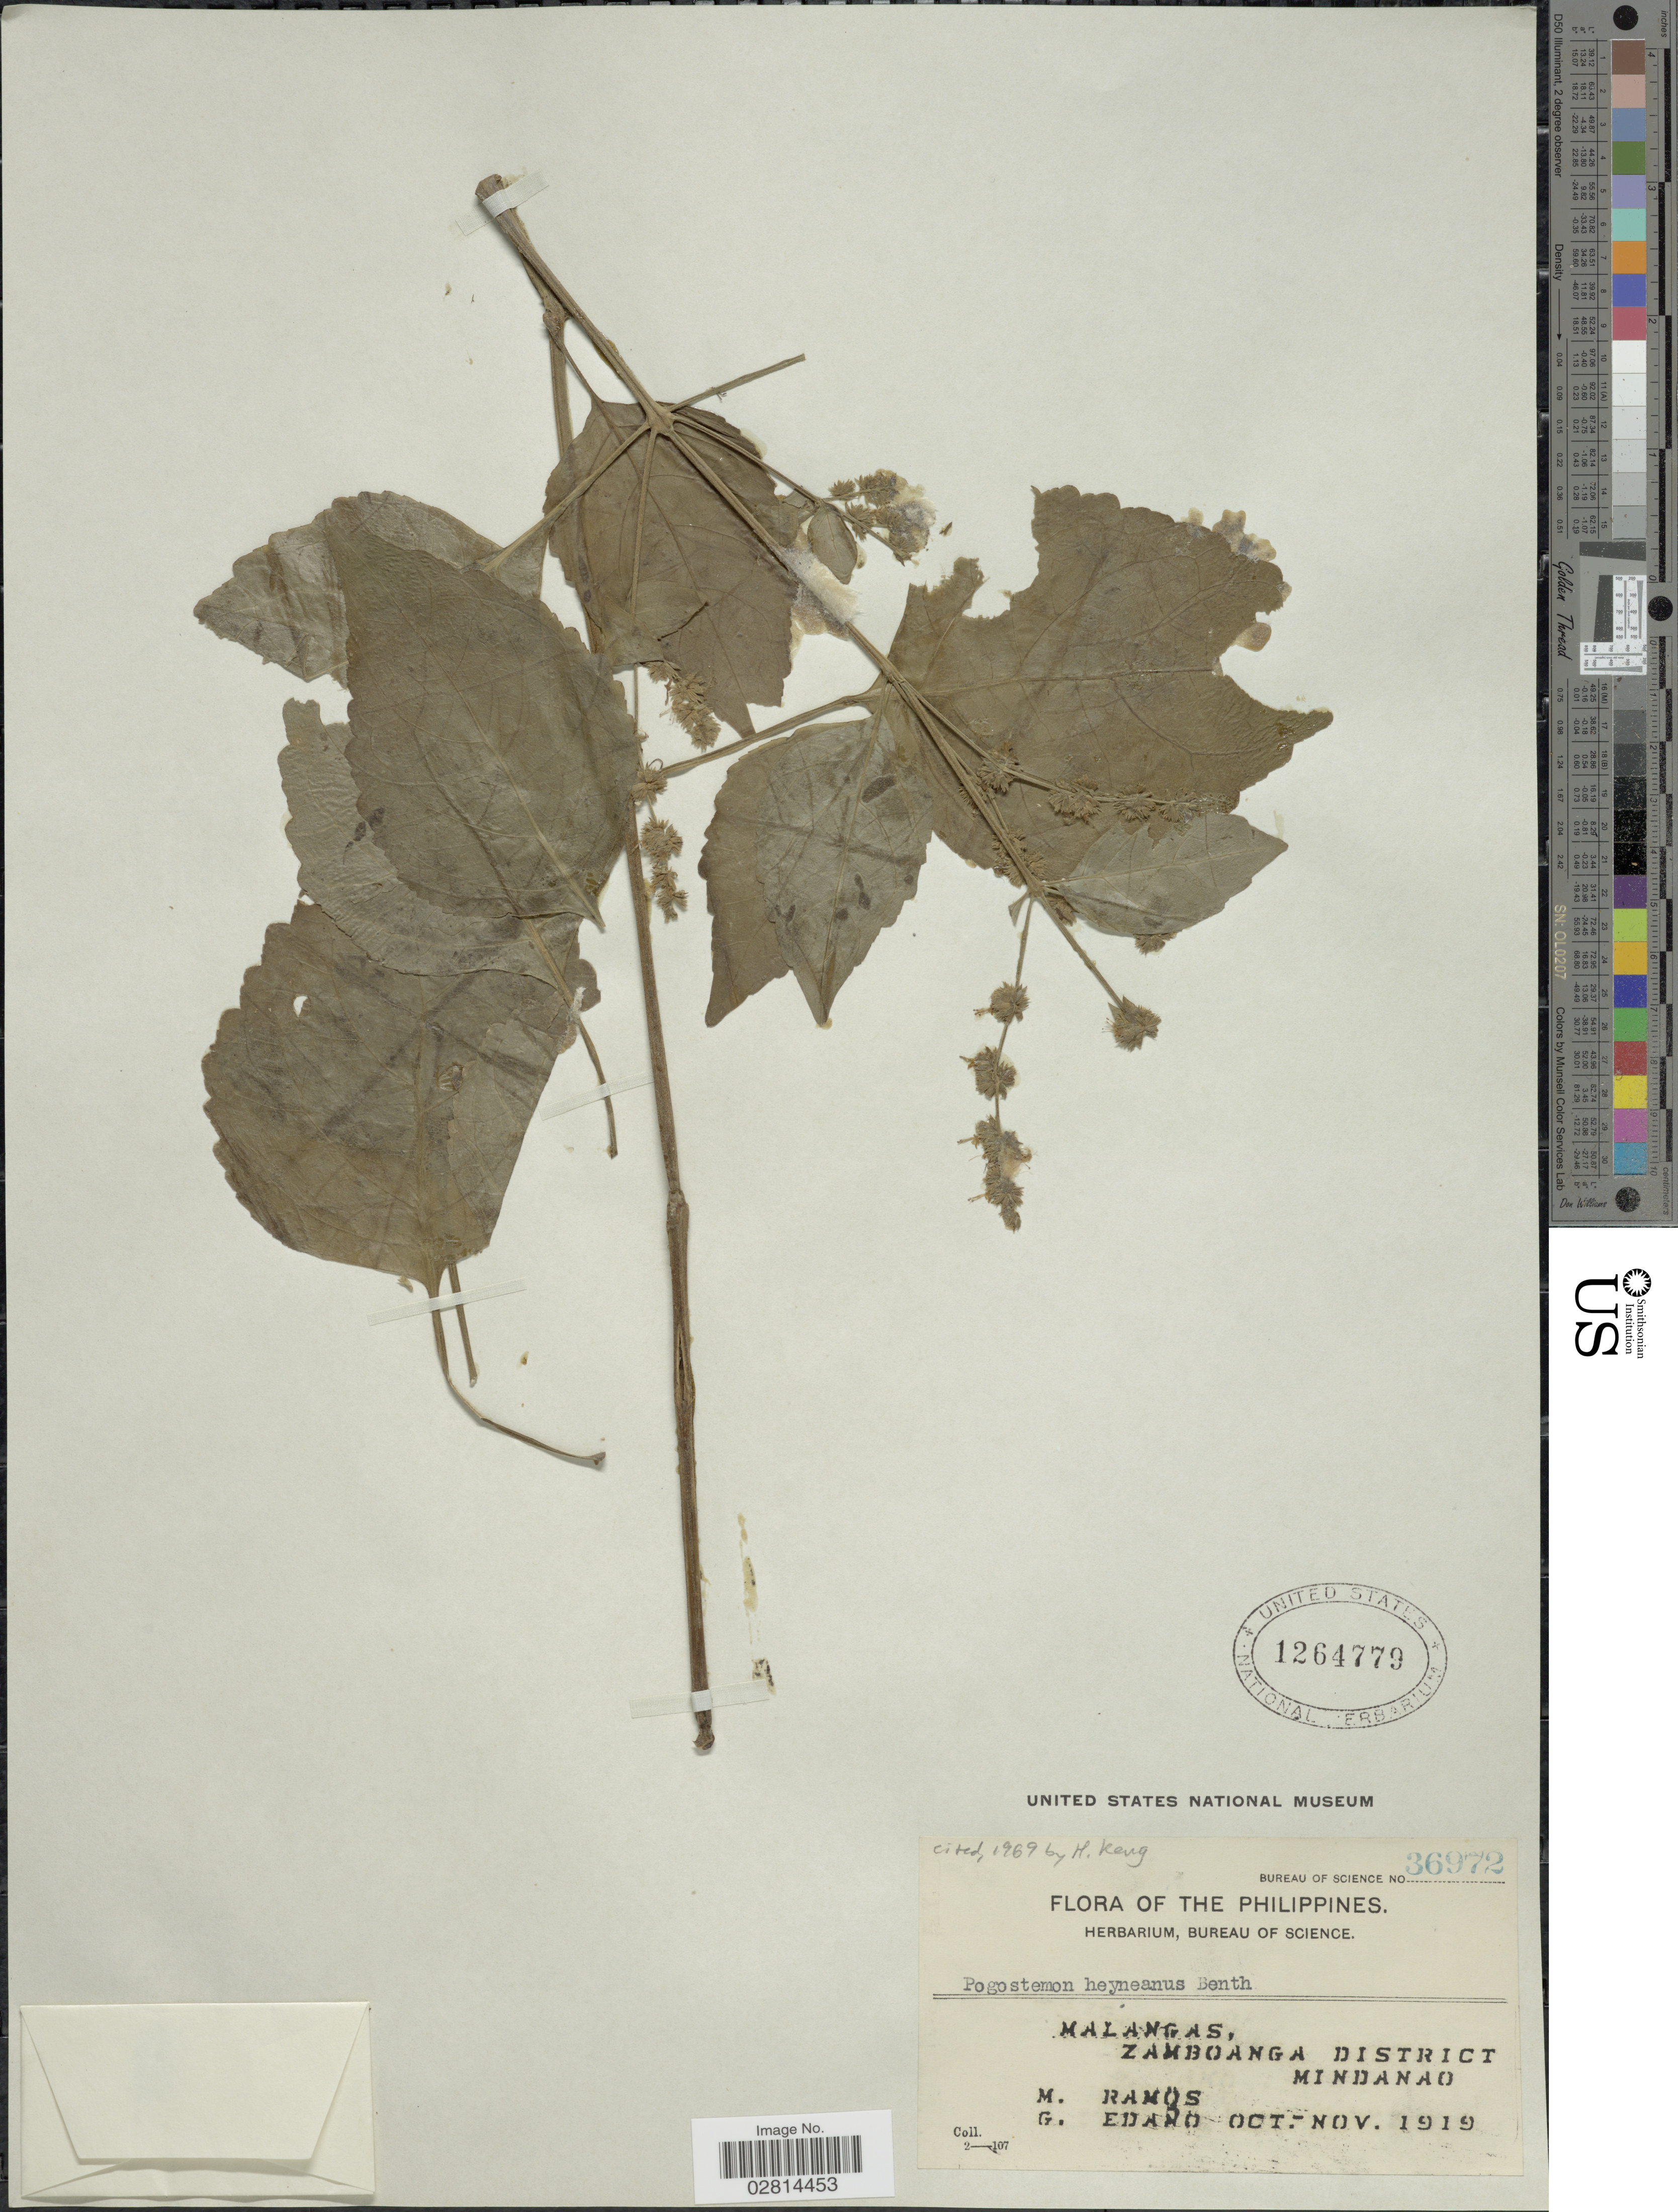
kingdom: Plantae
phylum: Tracheophyta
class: Magnoliopsida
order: Lamiales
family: Lamiaceae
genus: Pogostemon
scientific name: Pogostemon heyneanus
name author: Benth.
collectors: M. Ramos & G. Edaño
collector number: Bureau of Science 36972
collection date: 1919-10/1919-11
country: Philippines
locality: Malangas, Zamboanga District. Mindanao.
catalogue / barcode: US 1264779